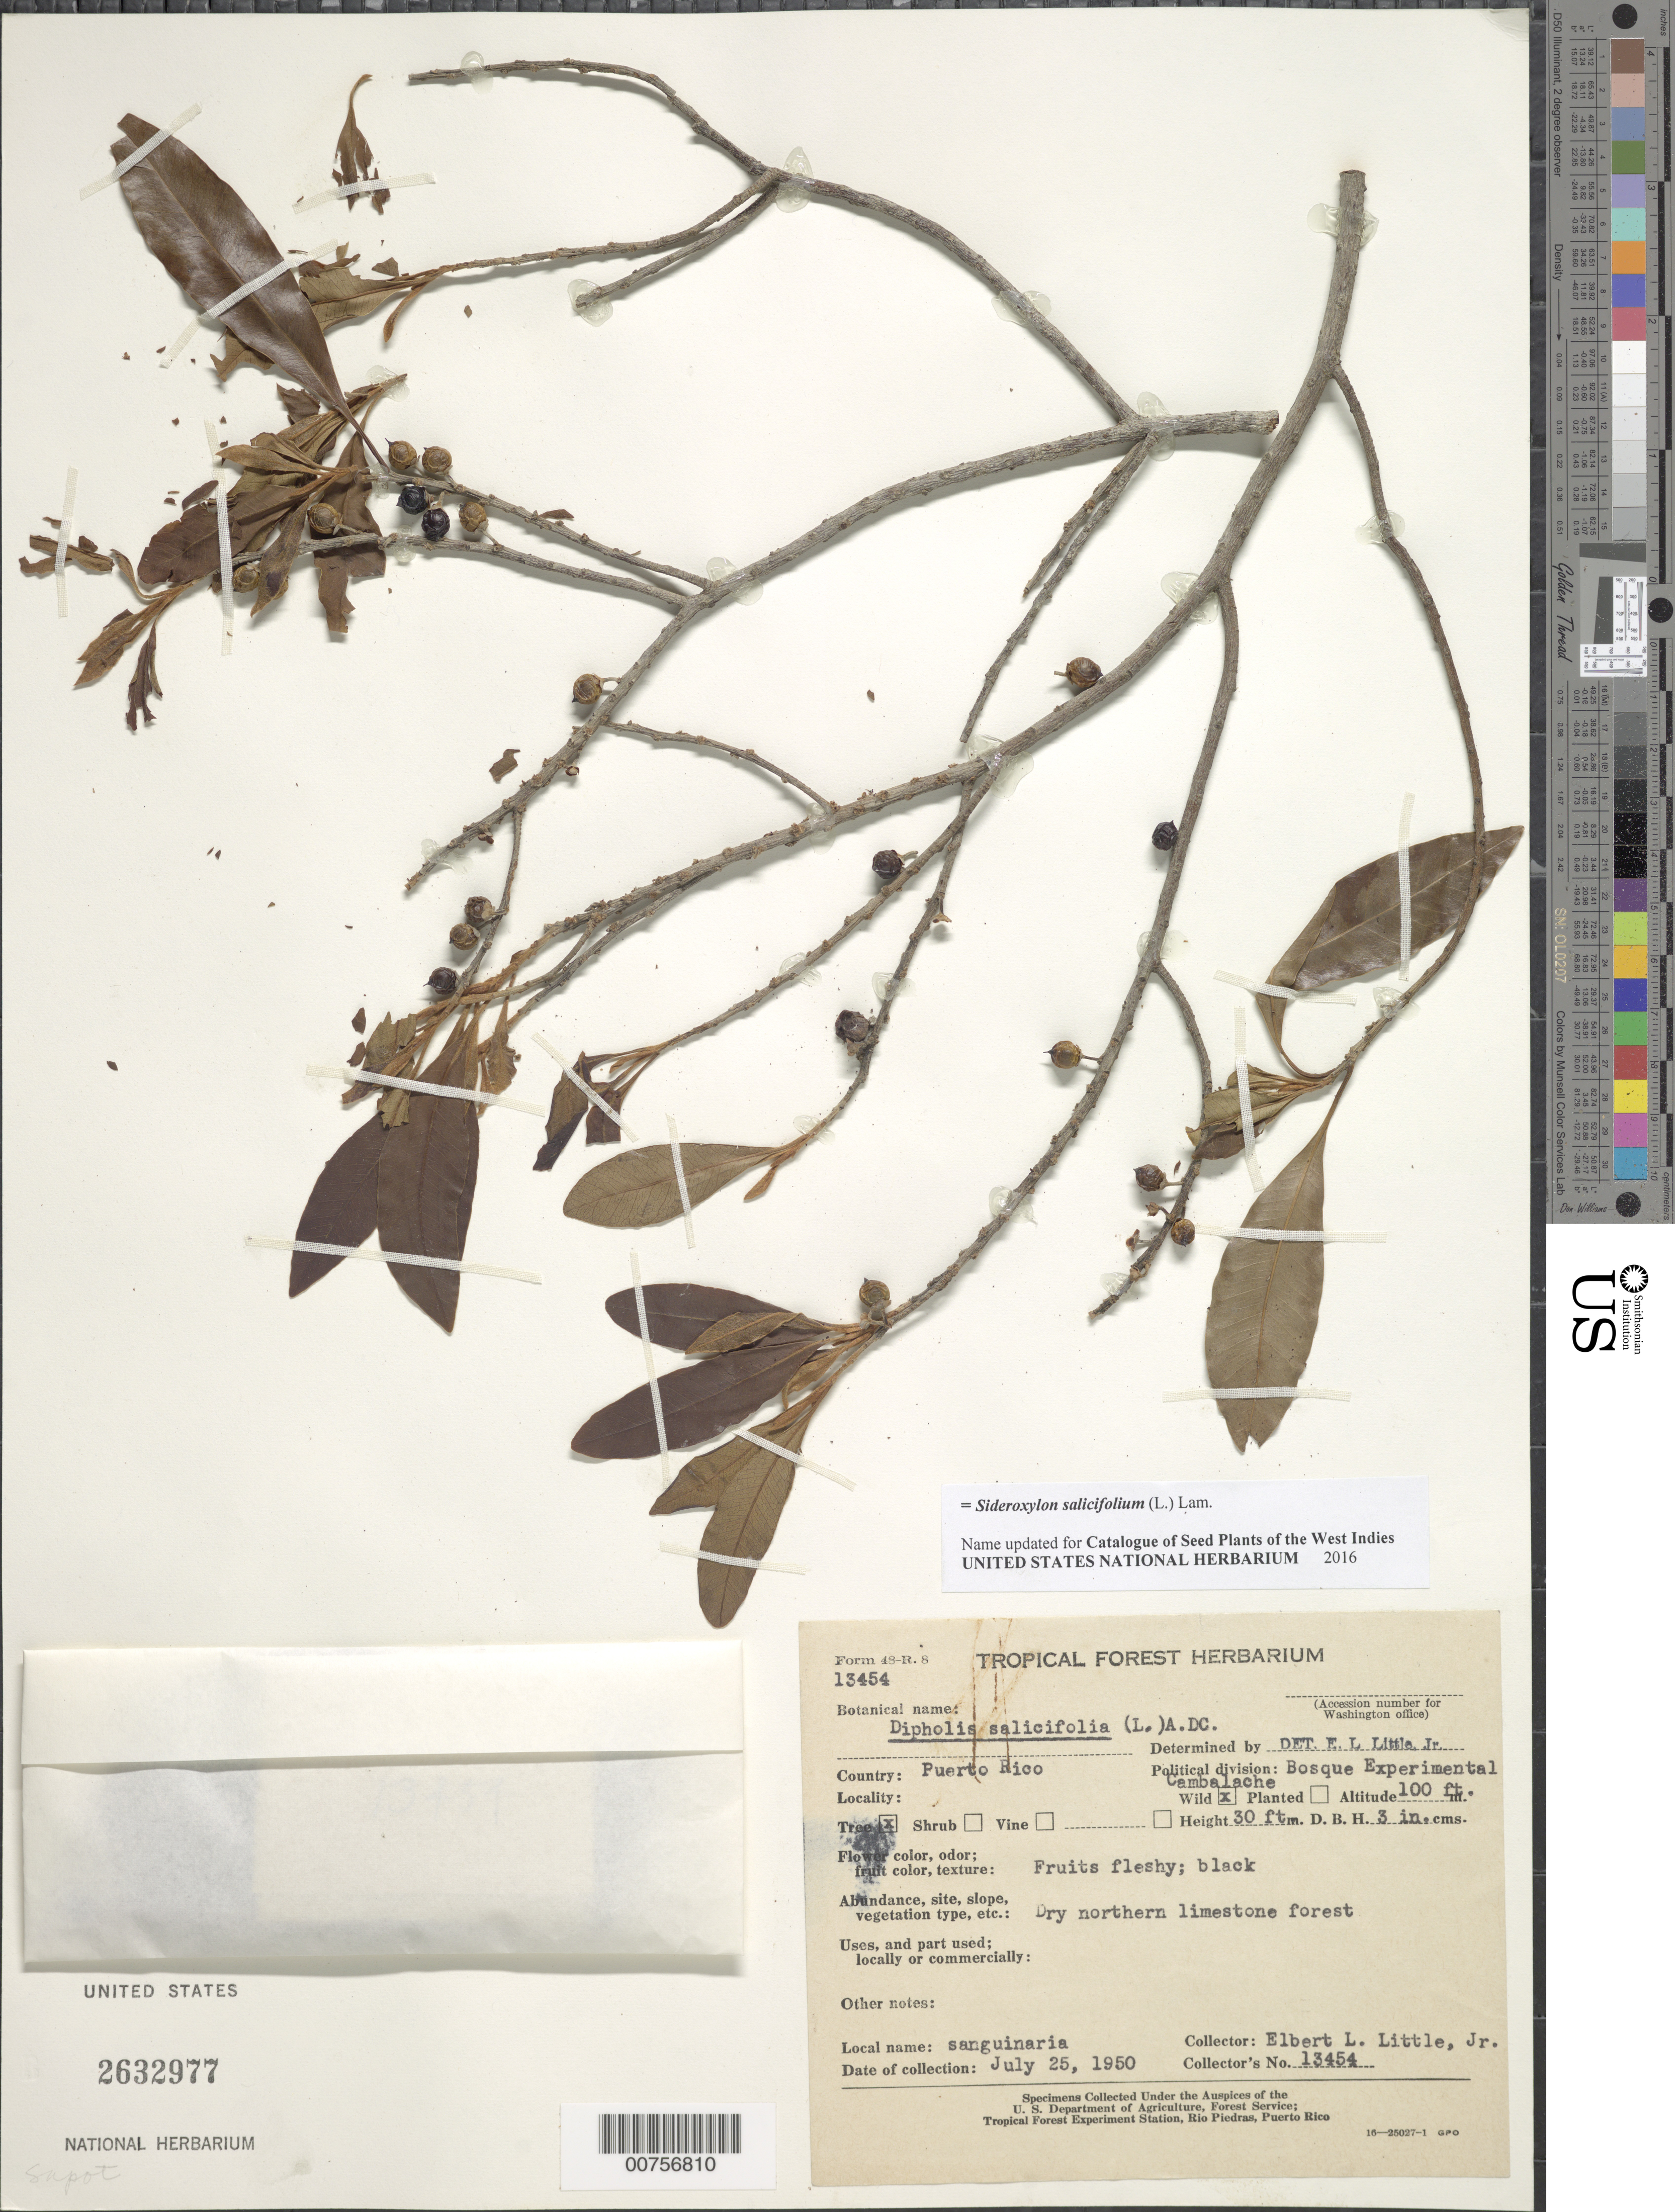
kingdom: Plantae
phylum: Tracheophyta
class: Magnoliopsida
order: Ericales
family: Sapotaceae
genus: Sideroxylon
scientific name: Sideroxylon salicifolium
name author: (L.) Lam.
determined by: Little, Elbert L., Jr., (FSSR), United States Department of Agriculture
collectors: E. L. Little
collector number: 13454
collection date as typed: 25 Jul 1950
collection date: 1950-07-25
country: Puerto Rico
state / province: Arecibo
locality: Bosque Experimental Cambalache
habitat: Dry northern limestone forest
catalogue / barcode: US 2632977